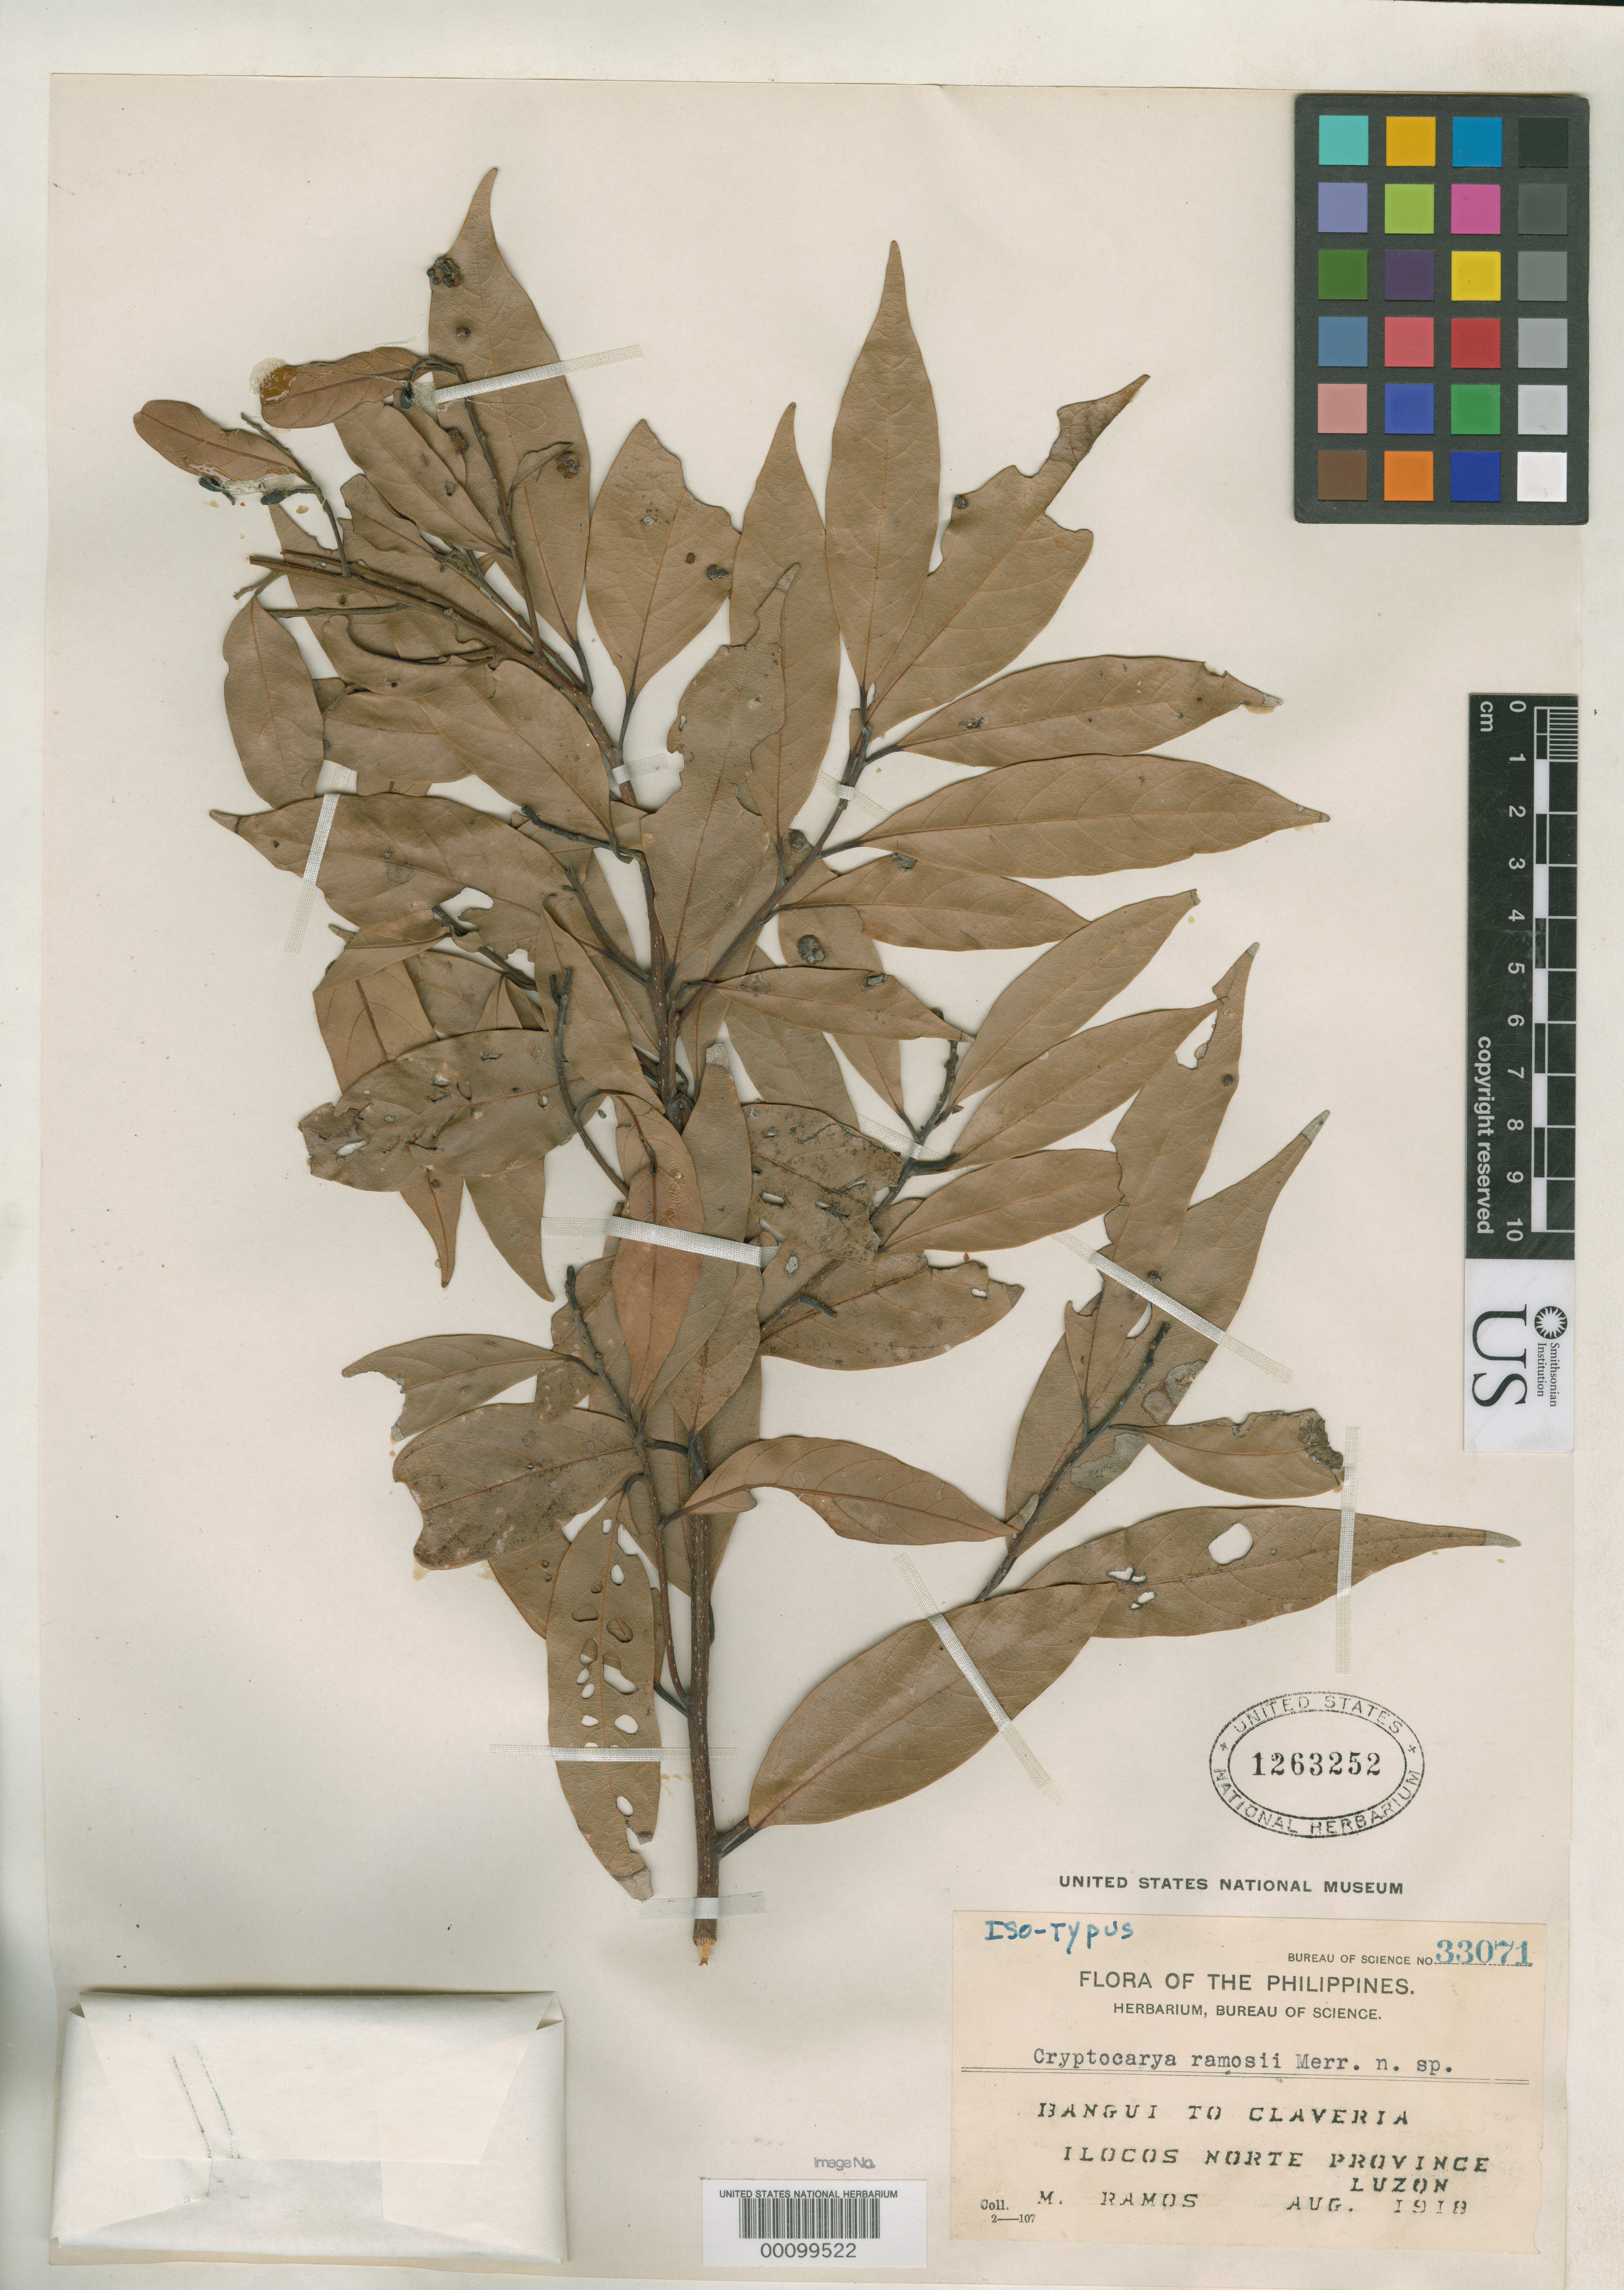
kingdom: Plantae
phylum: Tracheophyta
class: Magnoliopsida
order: Laurales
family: Lauraceae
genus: Cryptocarya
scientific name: Cryptocarya ramosii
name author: Merr.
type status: Type Collection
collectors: M. Ramos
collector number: Bur. Sci. 33071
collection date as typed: Aug 1918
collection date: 1918-08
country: Philippines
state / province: Ilocos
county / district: Ilocos Norte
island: Luzon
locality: Bangui to Claveria.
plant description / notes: One of two collections cited in protologue, either syntype or isotype (protologue cites a second collection, Ramos [Bur. Sci.] 33346 for description of flowers).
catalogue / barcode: US 1263252